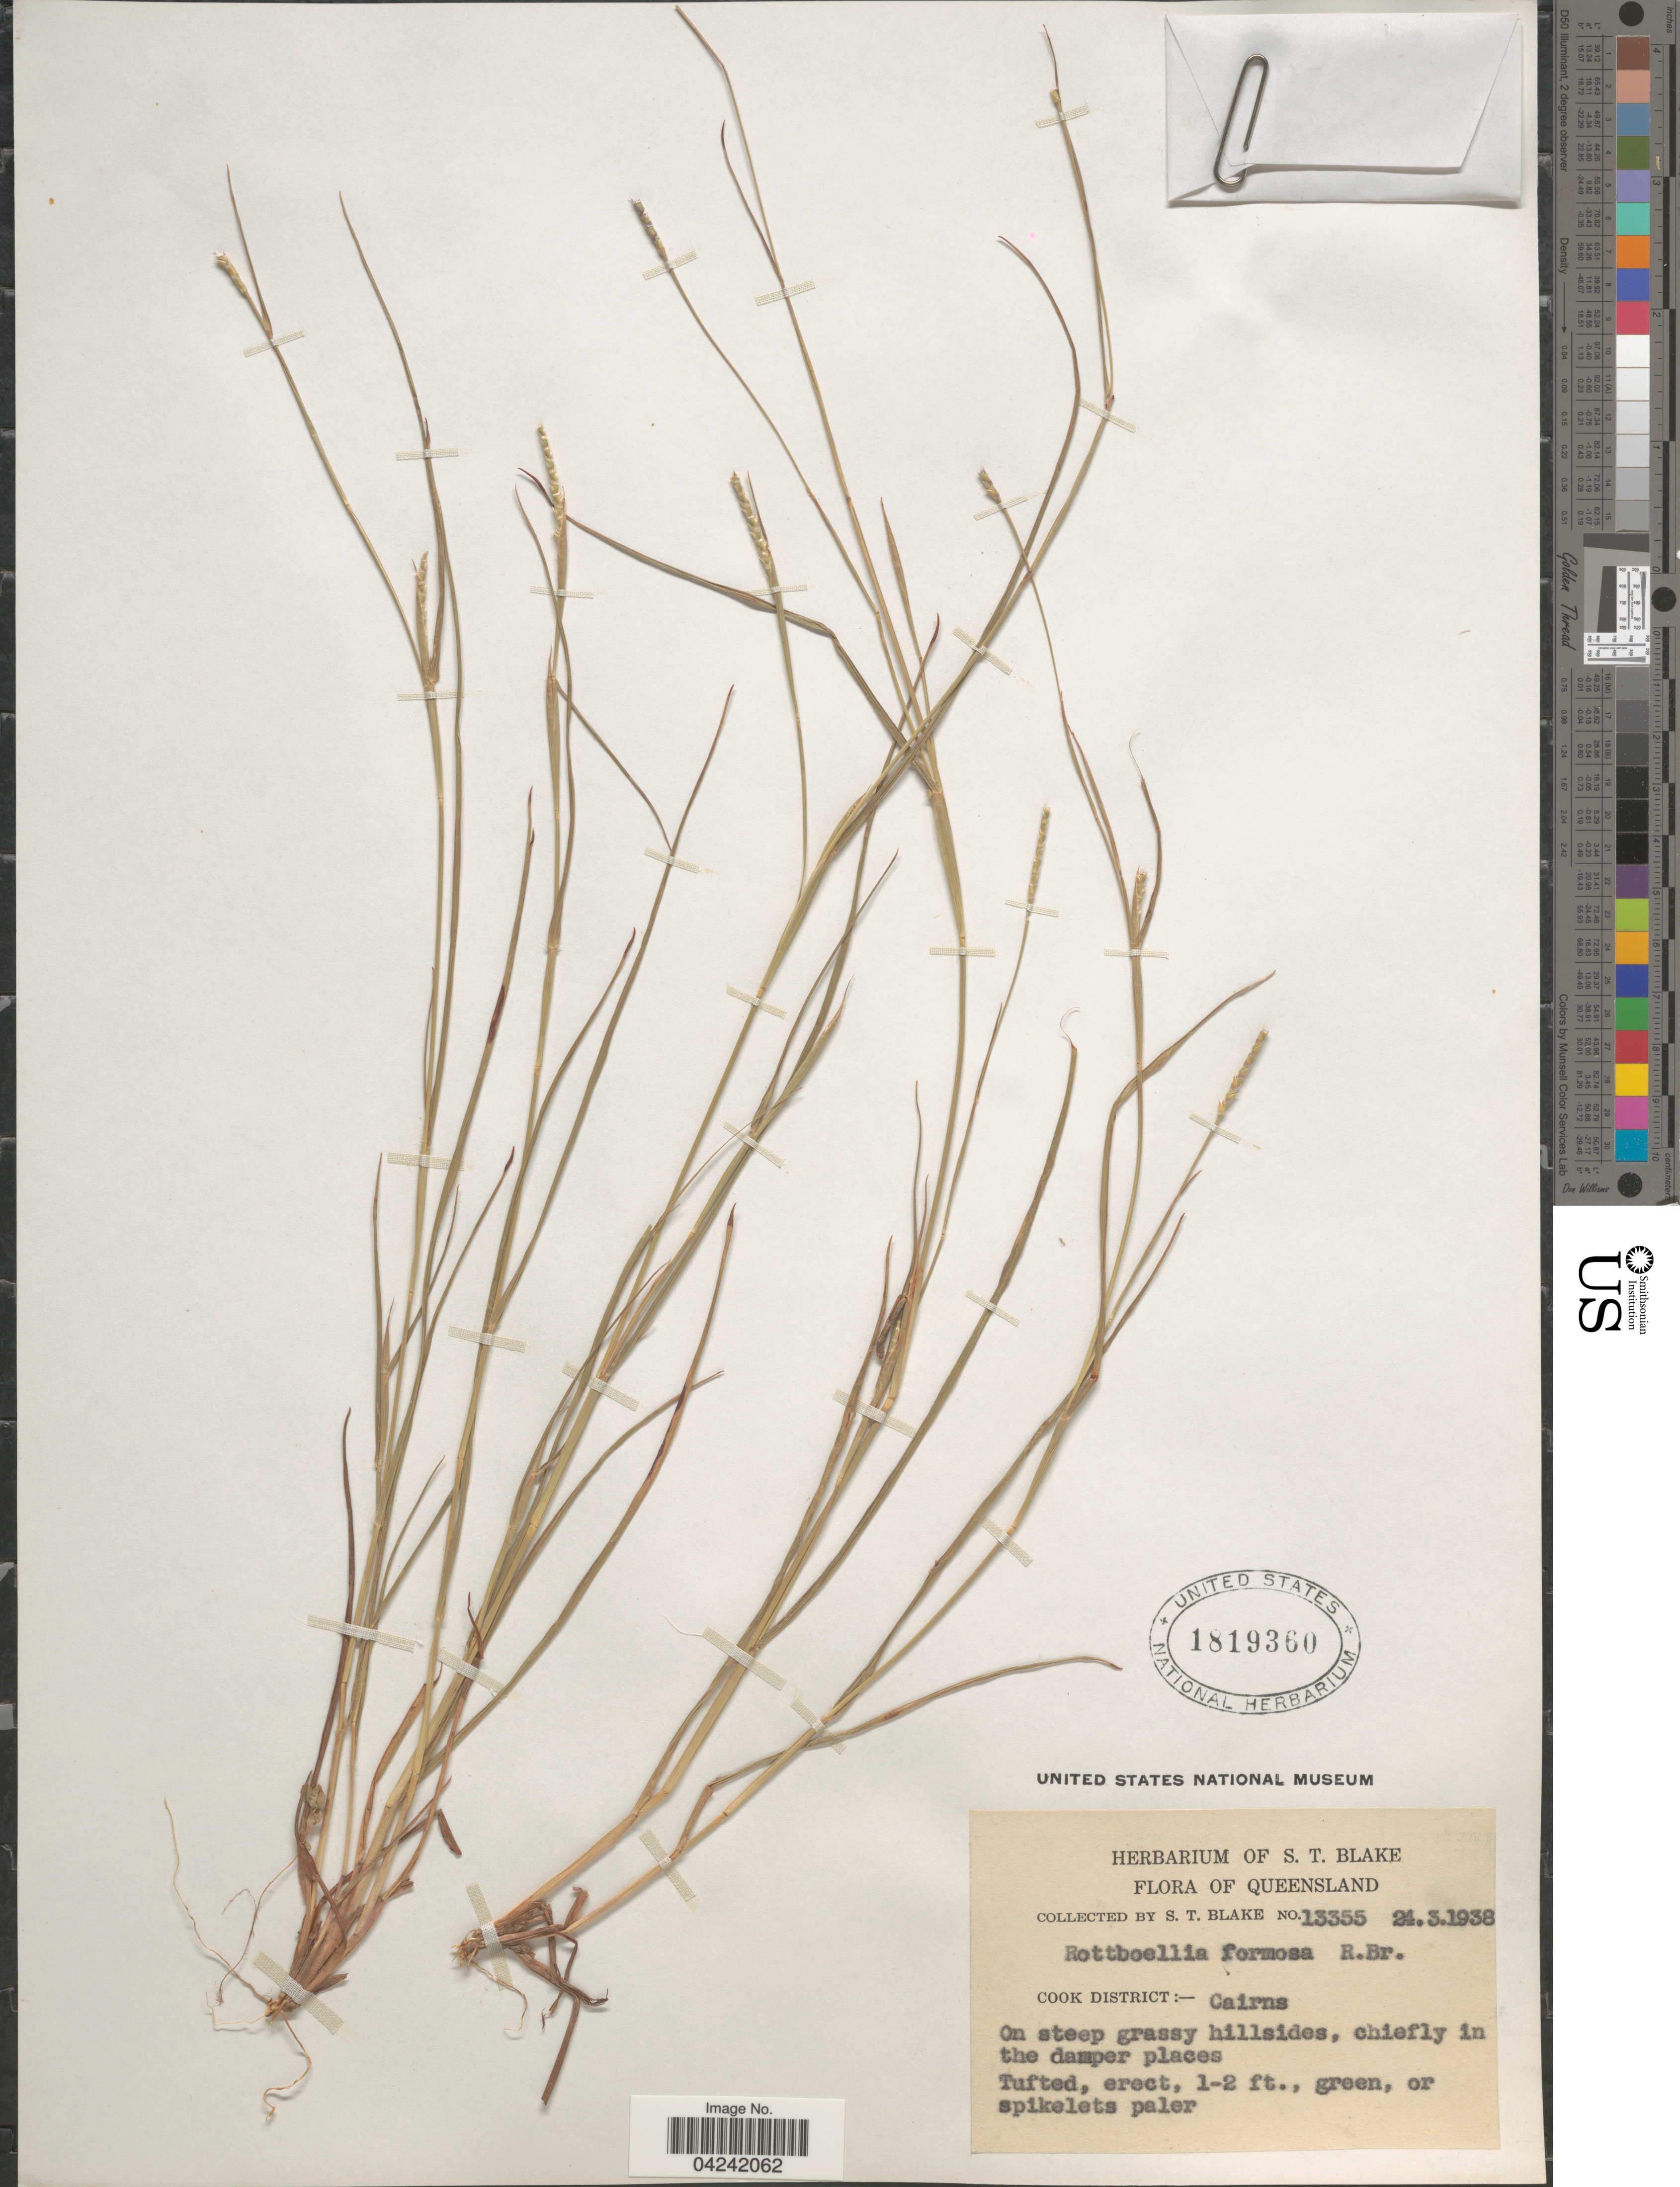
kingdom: Plantae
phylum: Tracheophyta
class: Liliopsida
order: Poales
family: Poaceae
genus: Mnesithea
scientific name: Mnesithea formosa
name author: (R. Br.) de Koning & Sosef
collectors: S. T. Blake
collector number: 13355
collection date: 1938-03-24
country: Australia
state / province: Queensland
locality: Cook District: - Cairns.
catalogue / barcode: US 1819360